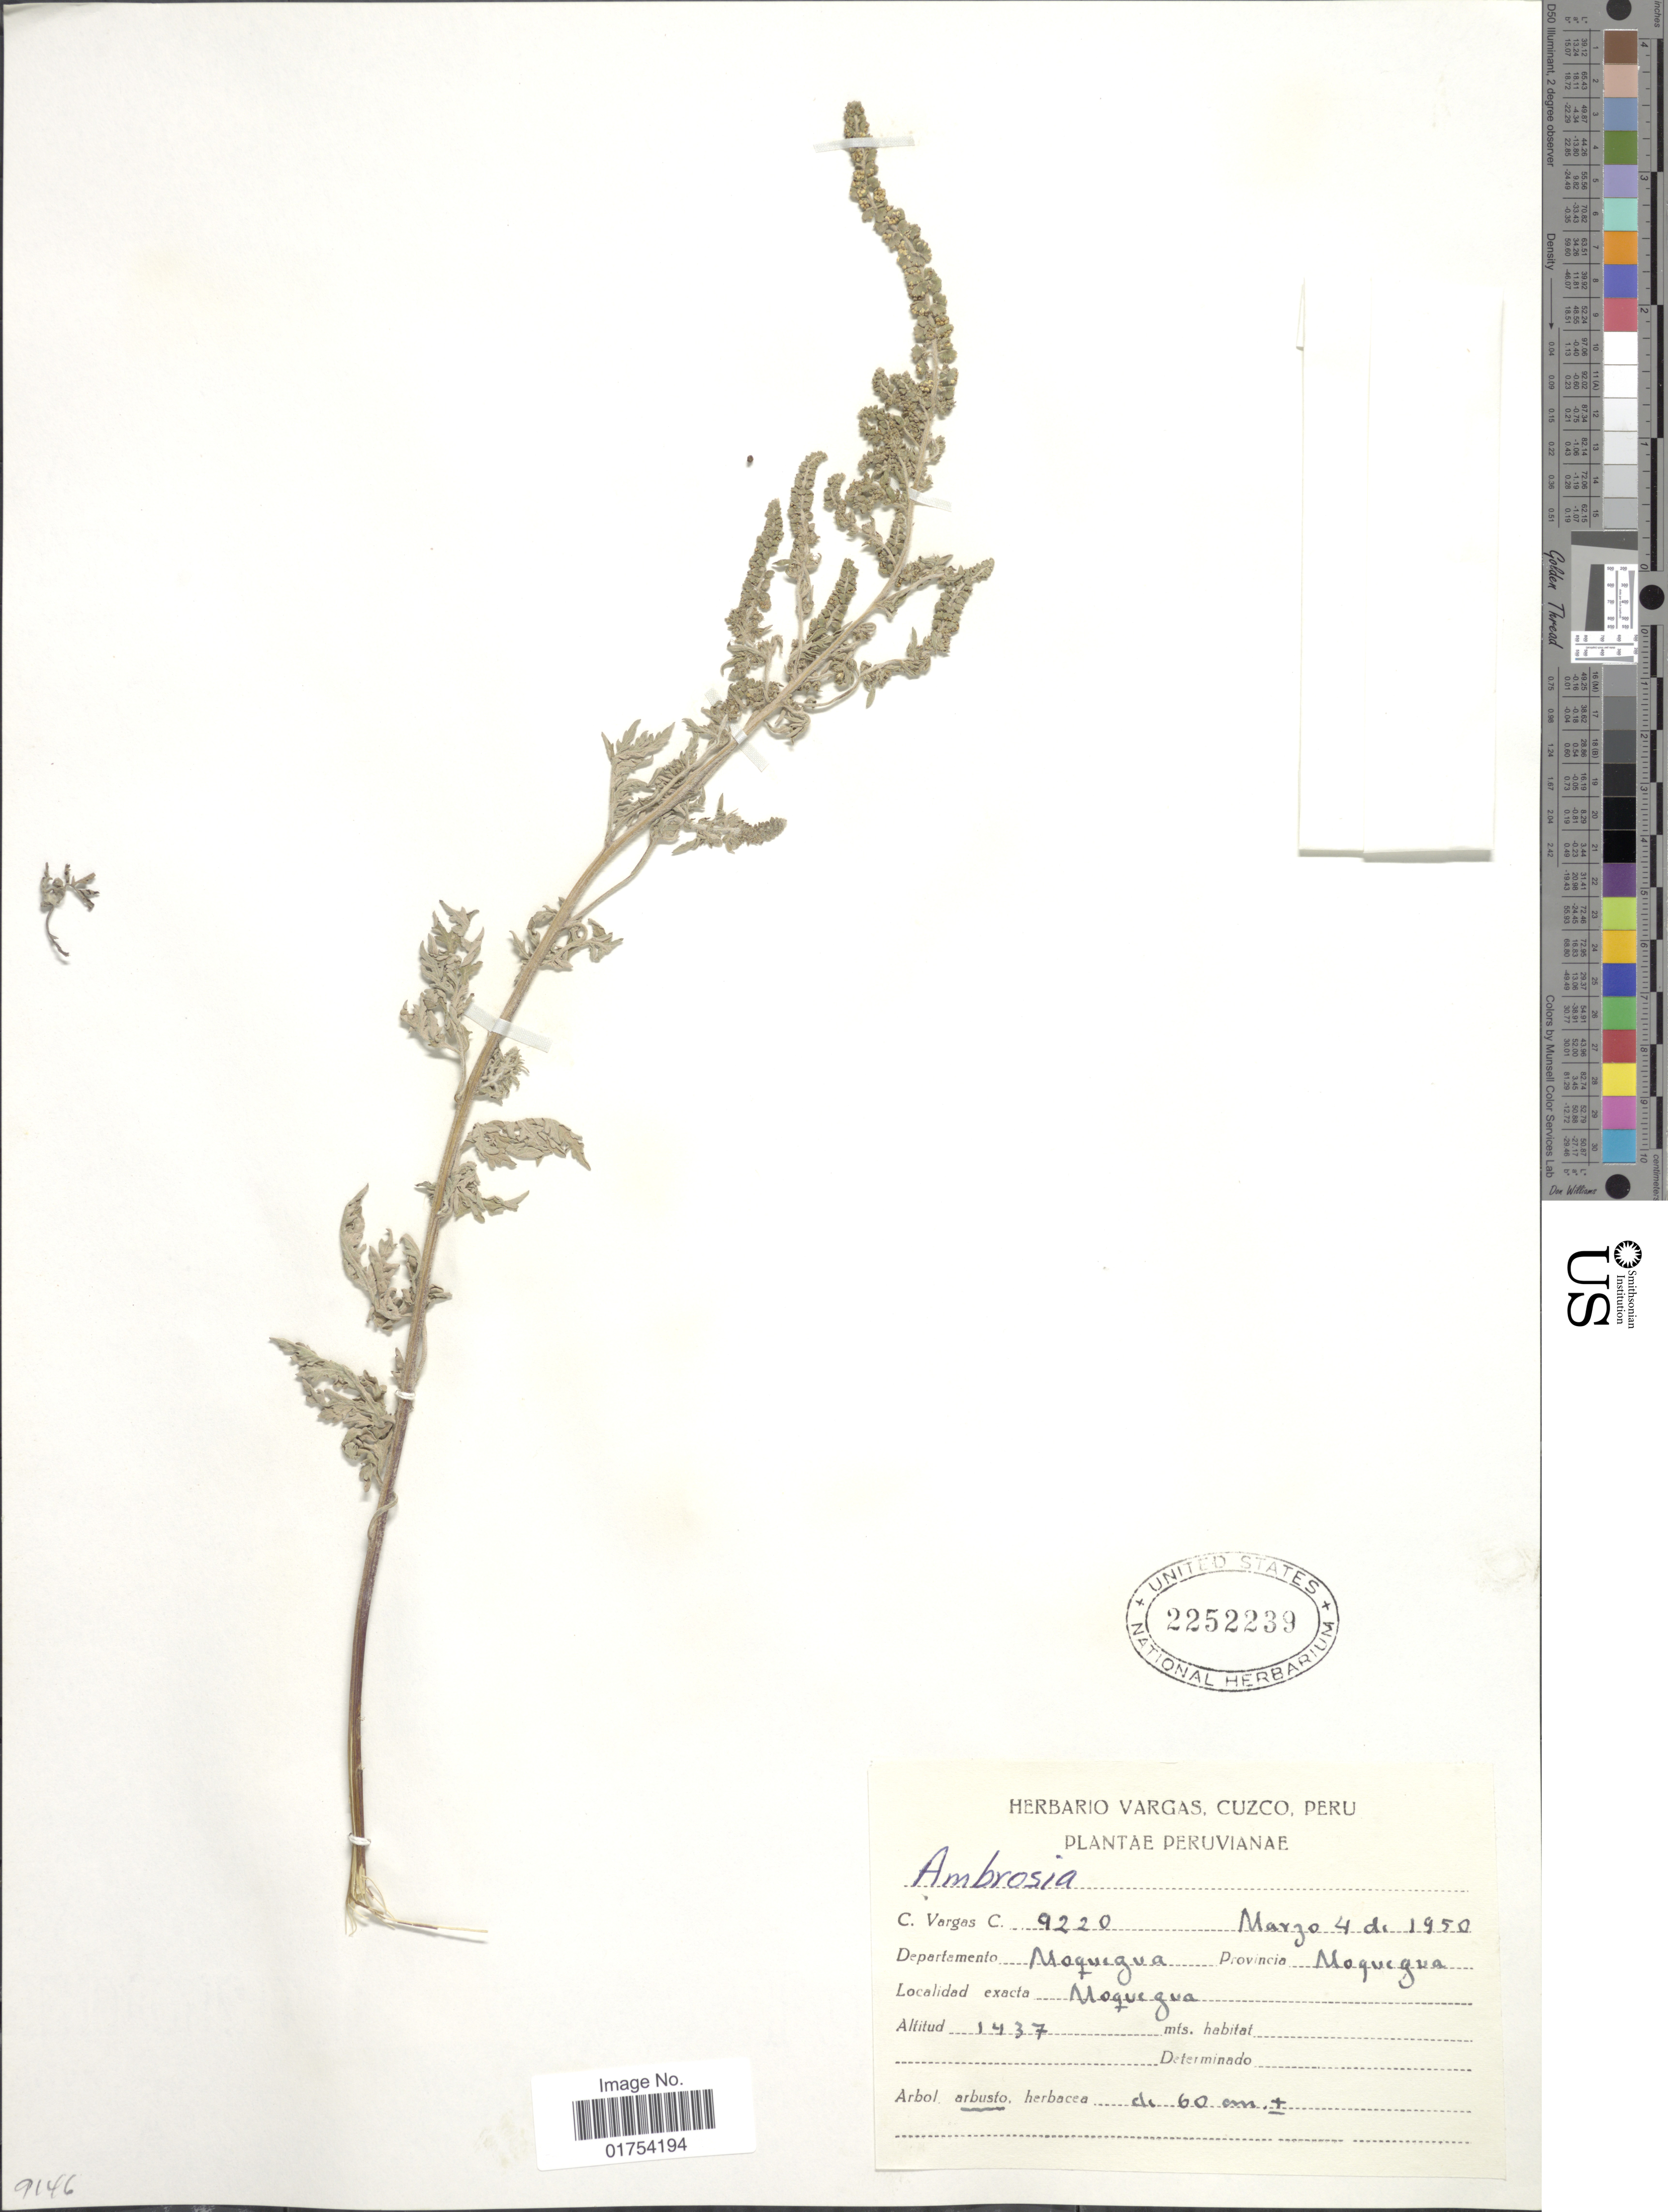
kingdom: Plantae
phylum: Tracheophyta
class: Magnoliopsida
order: Asterales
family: Asteraceae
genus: Ambrosia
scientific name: Ambrosia sp.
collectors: C. Vargas Calderón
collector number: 9220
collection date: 1950-03-04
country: Peru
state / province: Moquegua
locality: Provincia Moquegua, Moquegua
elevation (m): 1437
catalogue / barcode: US 2252239